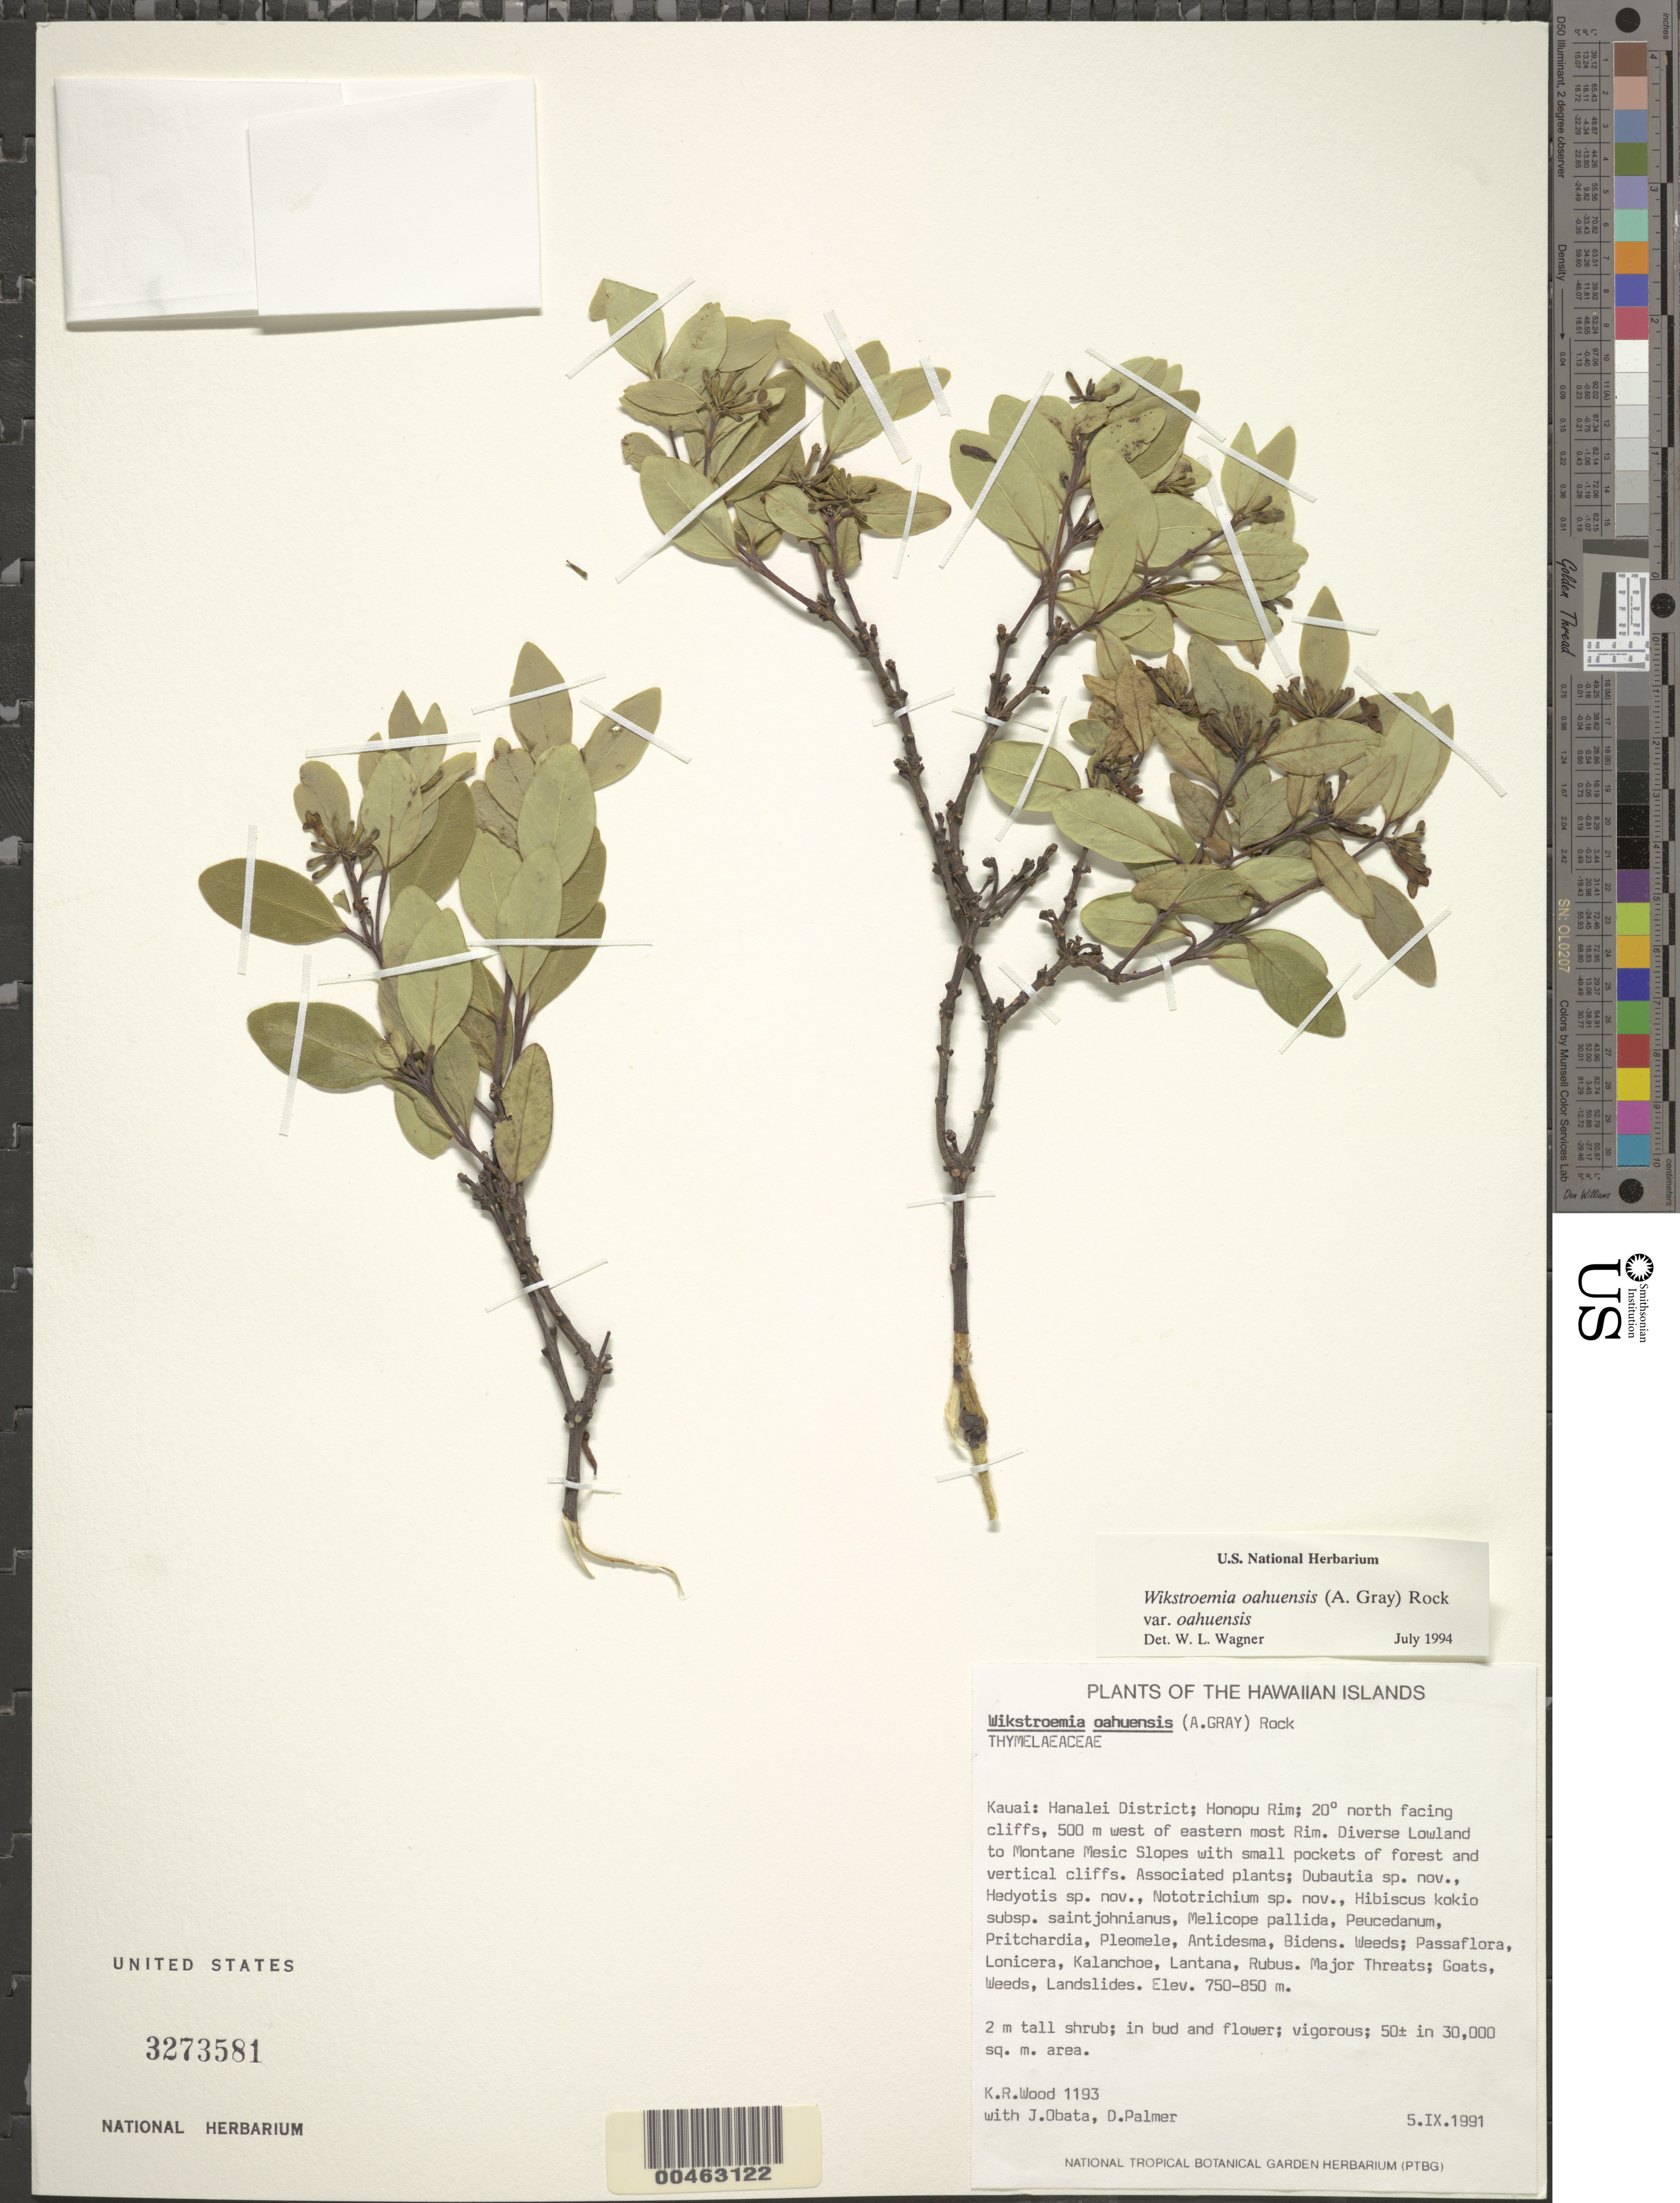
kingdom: Plantae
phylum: Tracheophyta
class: Magnoliopsida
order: Malvales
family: Thymelaeaceae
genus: Wikstroemia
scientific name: Wikstroemia oahuensis var. oahuensis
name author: (A. Gray) Rock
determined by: Wagner, W. L., (BOT), Smithsonian Institution - National Museum of Natural History (UNITED STATES)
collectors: K. R. Wood, J. Obata & D. Palmer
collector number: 1193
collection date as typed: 5 Sep 1991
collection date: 1991-09-05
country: United States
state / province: Hawaii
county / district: Kauai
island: Kaua'i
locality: Hanalei Dist, Honopu Rim, 500 m W of E most rim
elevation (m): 750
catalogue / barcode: US 3273581